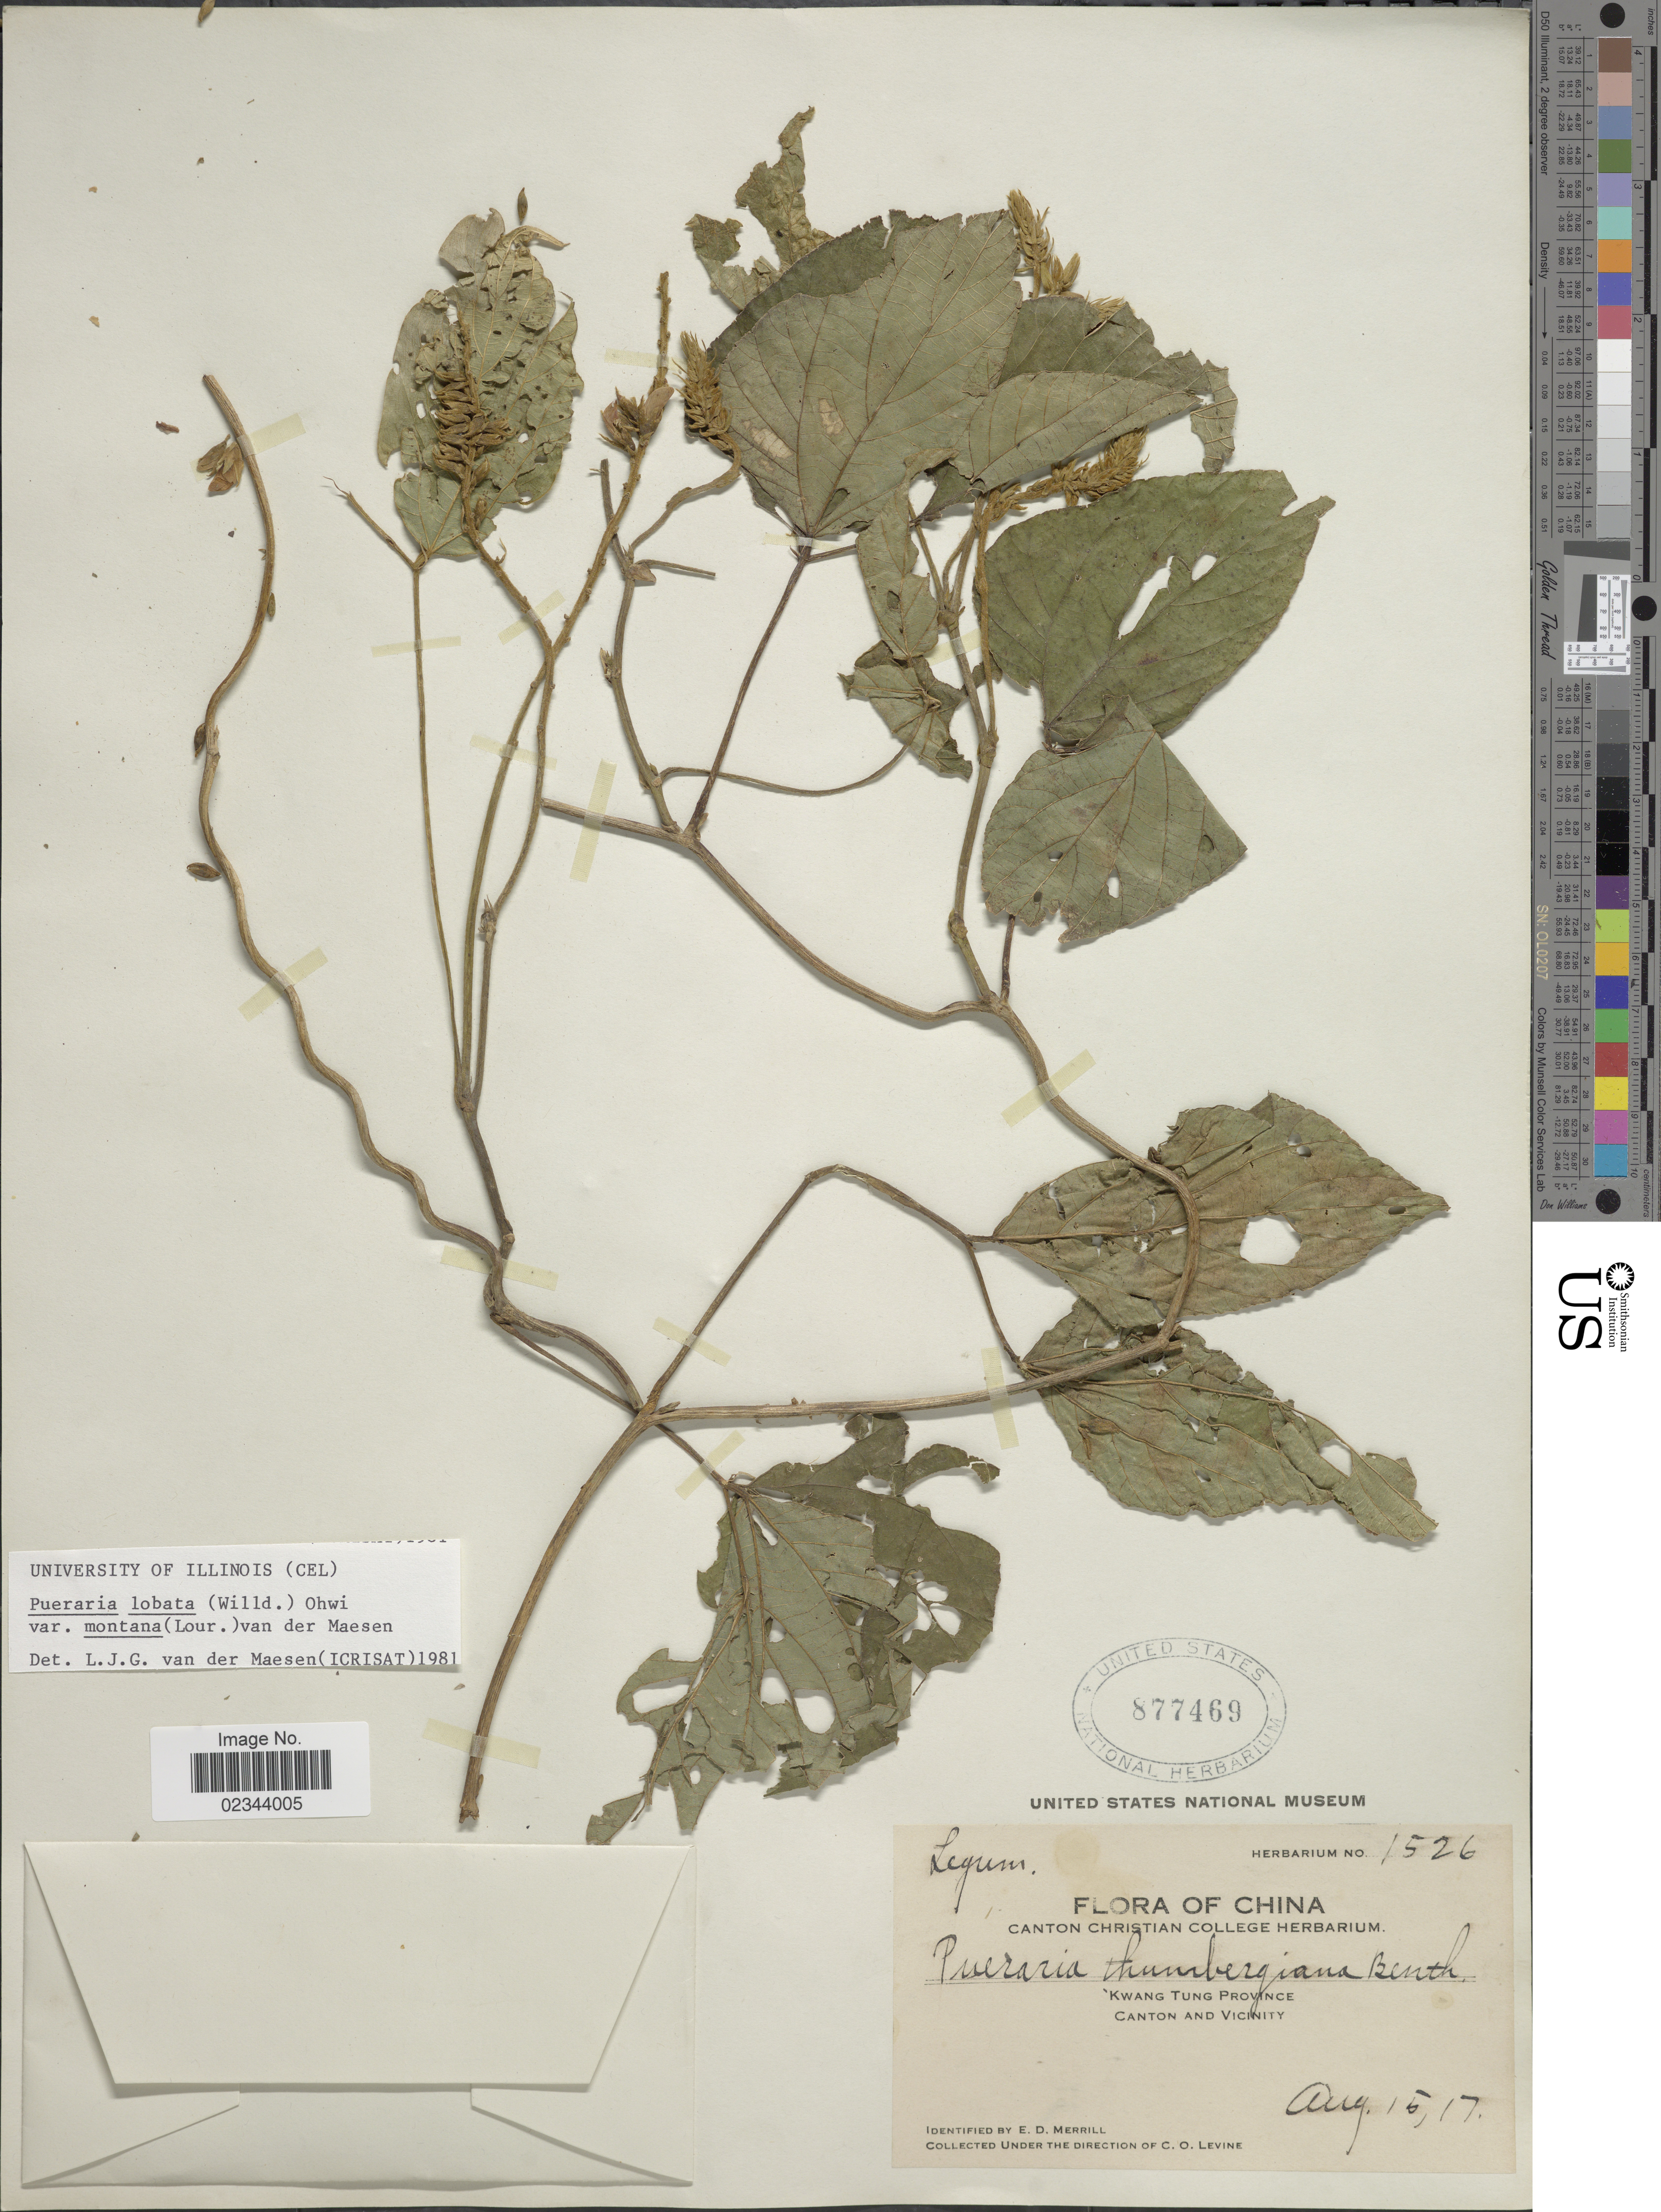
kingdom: Plantae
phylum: Tracheophyta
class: Magnoliopsida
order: Fabales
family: Fabaceae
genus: Pueraria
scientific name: Pueraria lobata var. montana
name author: (Lour.) Maesen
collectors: C. O. Levine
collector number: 1526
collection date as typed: Transcribed d/m/y: 15/8/17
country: China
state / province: Guangdong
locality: Kwang Tung Province Canton and vicinity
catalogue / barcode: US 877469